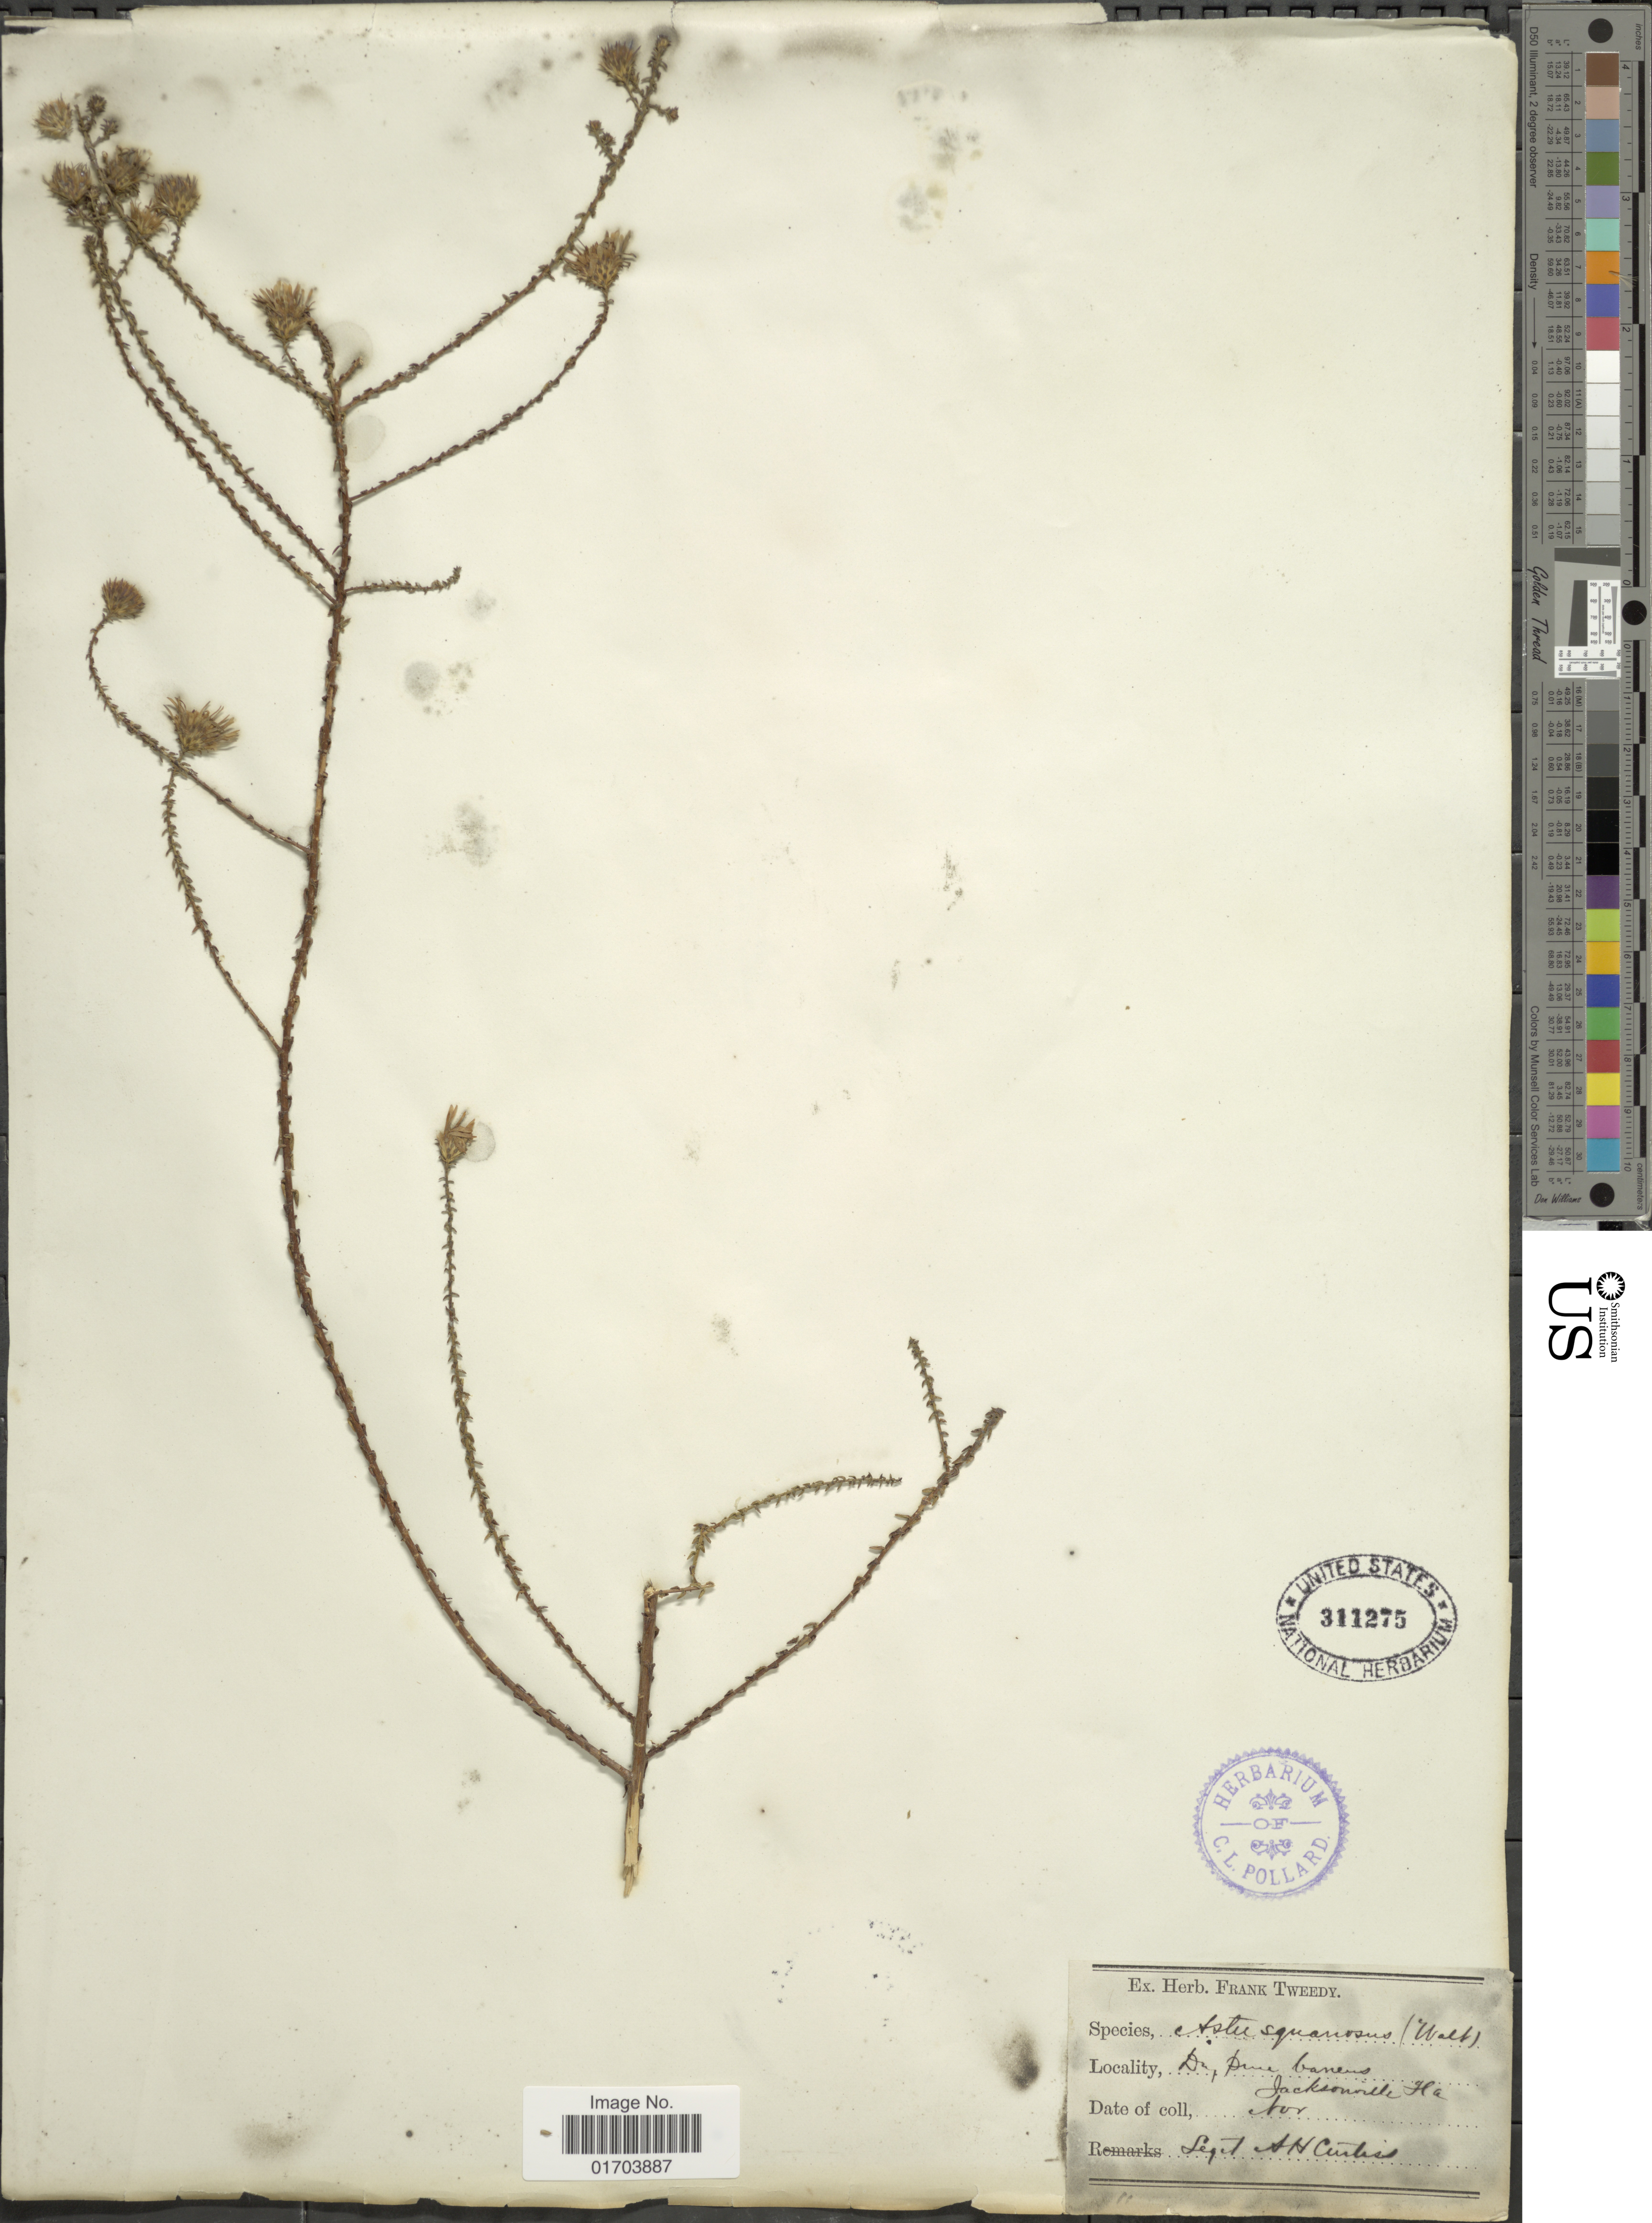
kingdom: Plantae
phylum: Tracheophyta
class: Magnoliopsida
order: Asterales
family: Asteraceae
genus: Symphyotrichum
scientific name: Symphyotrichum walteri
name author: (Alexander) G.L. Nesom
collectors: A. H. Curtiss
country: United States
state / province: Florida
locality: Dry, pine barrens, Jacksonville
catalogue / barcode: US 311275